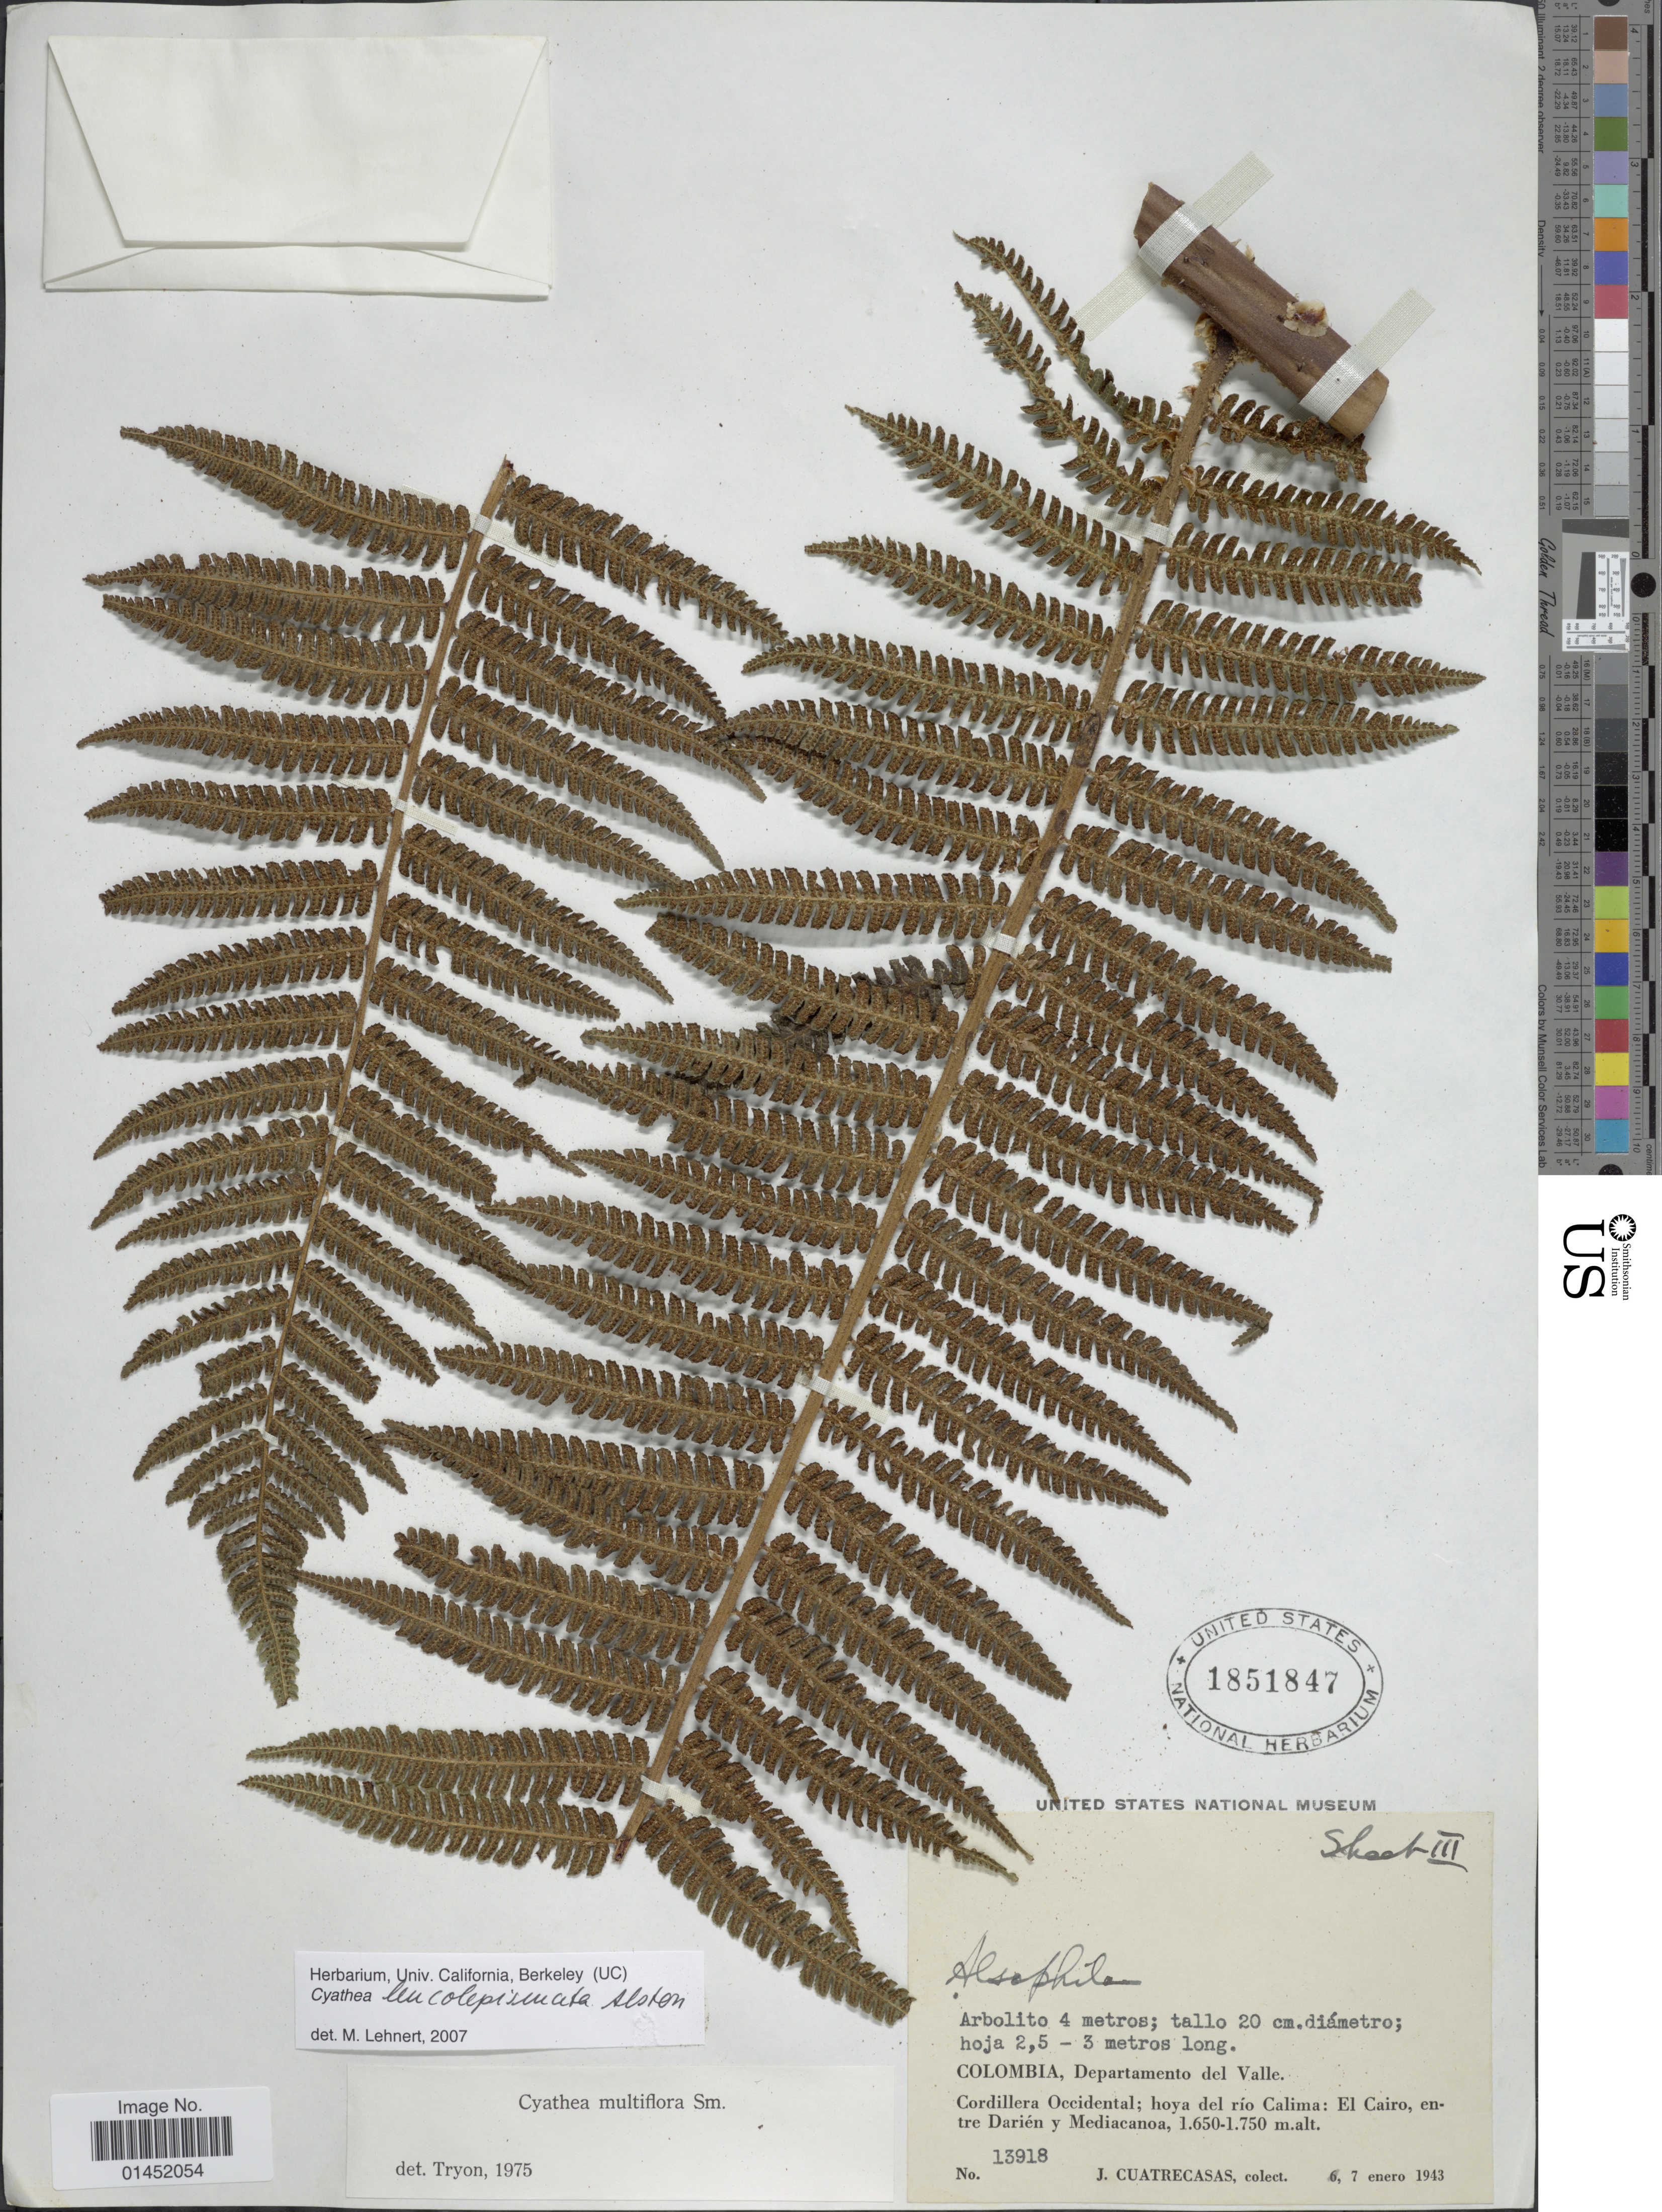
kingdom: Plantae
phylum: Tracheophyta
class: Polypodiopsida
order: Cyatheales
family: Cyatheaceae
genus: Cyathea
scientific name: Cyathea leucolepismata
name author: Alston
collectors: J. Cuatrecasas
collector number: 13918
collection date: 1943-01-06/1943-01-07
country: Colombia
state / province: Valle del Cauca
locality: Departamento del valle. Cordillera Occidental; hoya del río Calima: El Cairo, entre Darién y Mediacanoa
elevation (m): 1650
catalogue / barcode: US 1851847